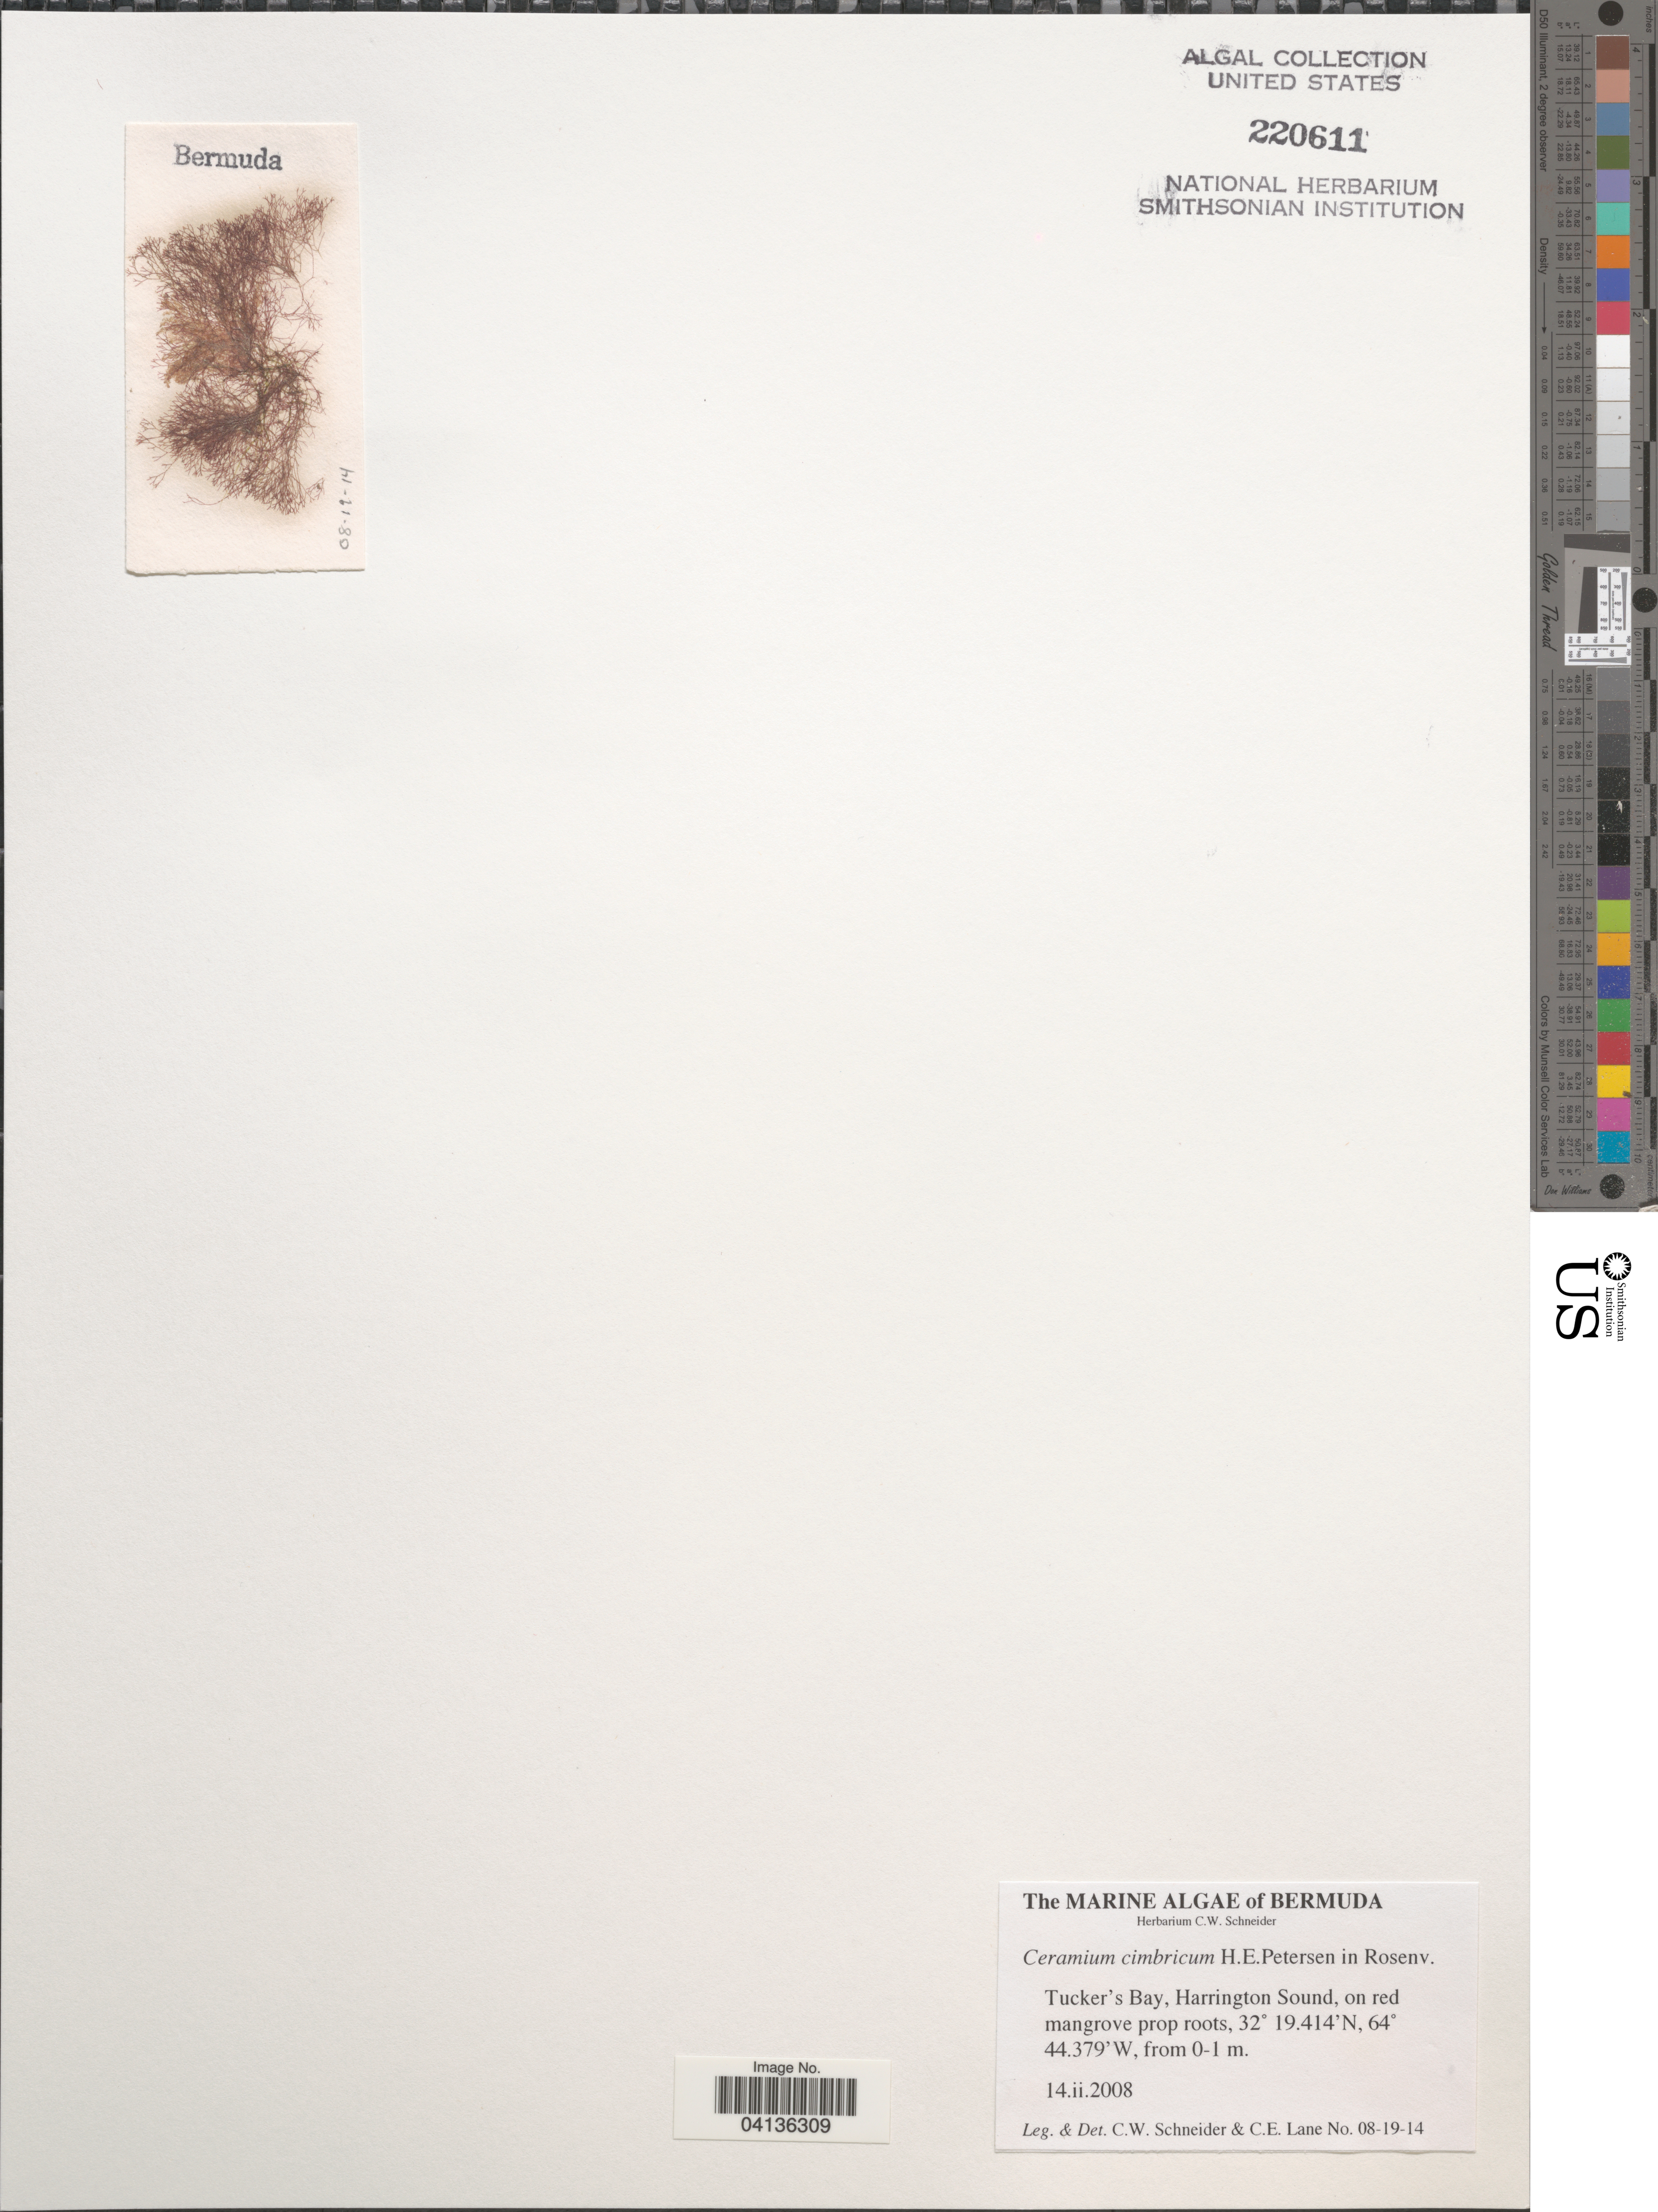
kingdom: Plantae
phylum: Rhodophyta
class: Florideophyceae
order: Ceramiales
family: Ceramiaceae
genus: Ceramium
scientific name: Ceramium cimbricum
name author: H.E. Petersen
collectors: C. W.Schneider & C. E. Lane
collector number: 08-19-14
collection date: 2008-02-14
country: Bermuda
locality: Tucker's Bay, Harrington Sound.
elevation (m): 0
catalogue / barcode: US 220611